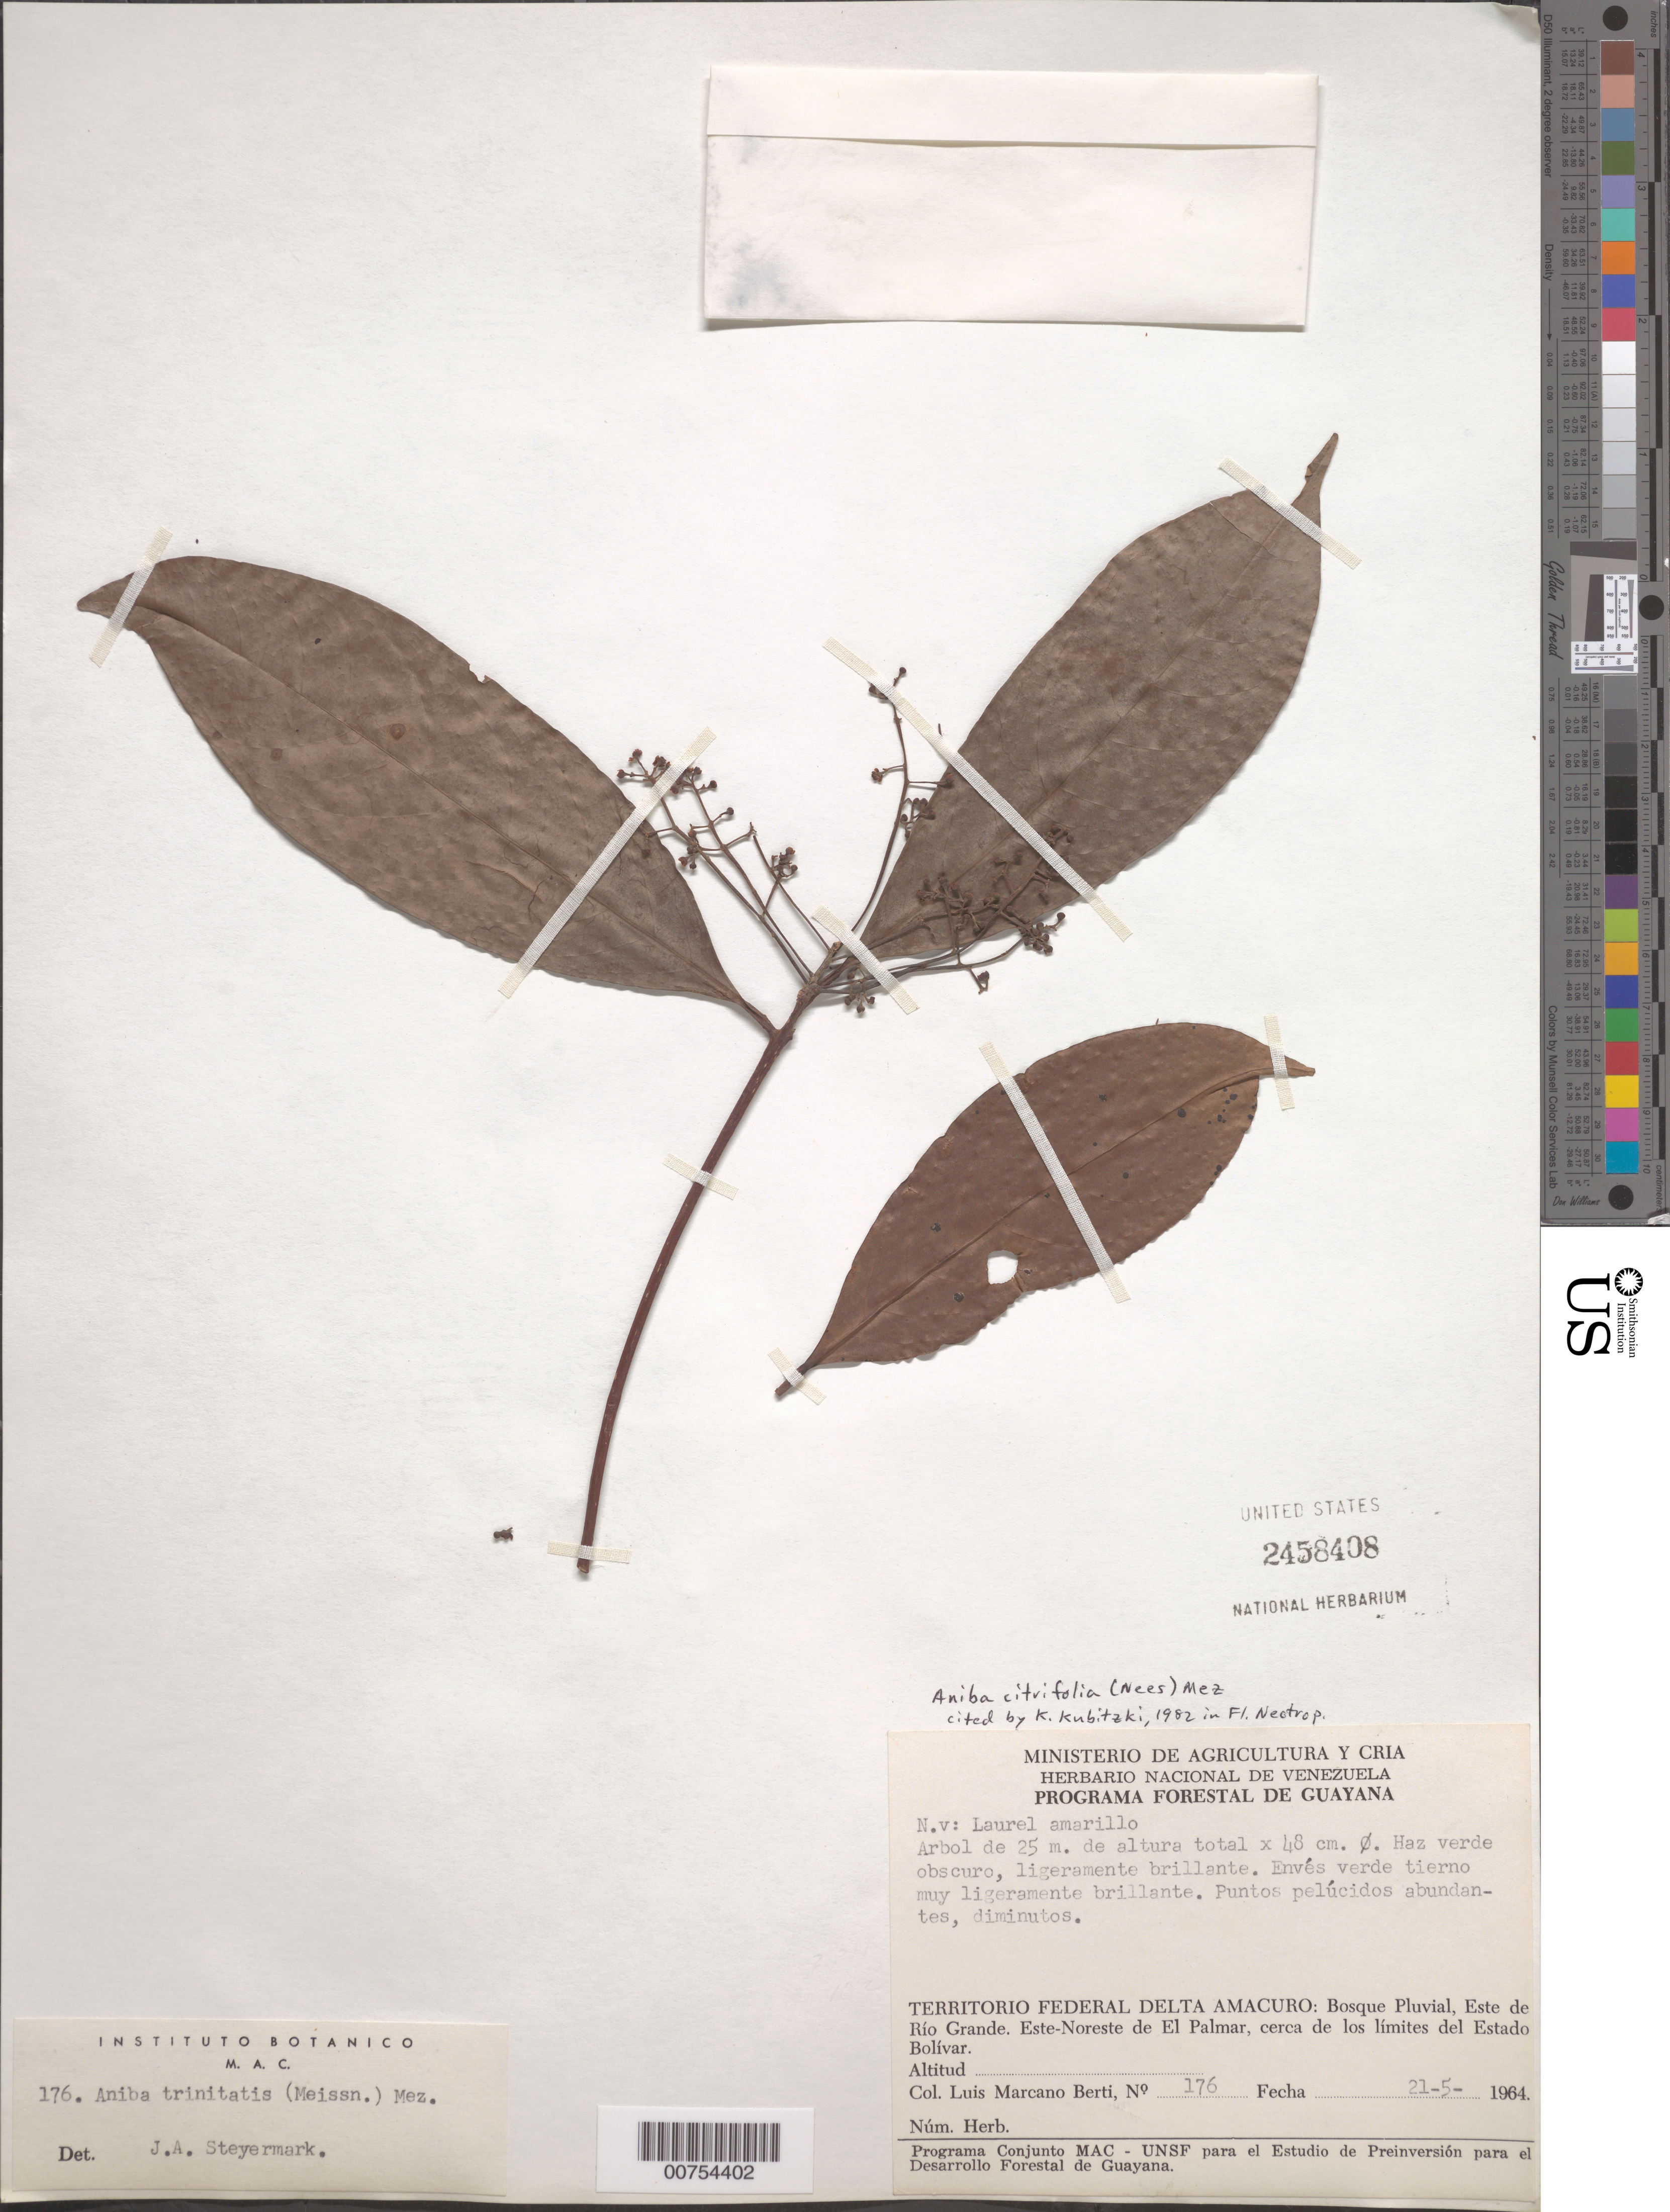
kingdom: Plantae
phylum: Tracheophyta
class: Magnoliopsida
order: Laurales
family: Lauraceae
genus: Aniba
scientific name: Aniba citrifolia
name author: (Nees) Mez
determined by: Kubitzki, Klaus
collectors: L. Marcano-Berti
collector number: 176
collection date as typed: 21-May-64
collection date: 1964-05-21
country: Venezuela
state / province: Delta Amacuro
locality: Este de Río Grande, ENE de El Palmar, cerca de los limites del Estado Bolívar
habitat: Bosque pluvial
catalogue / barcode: US 2458408